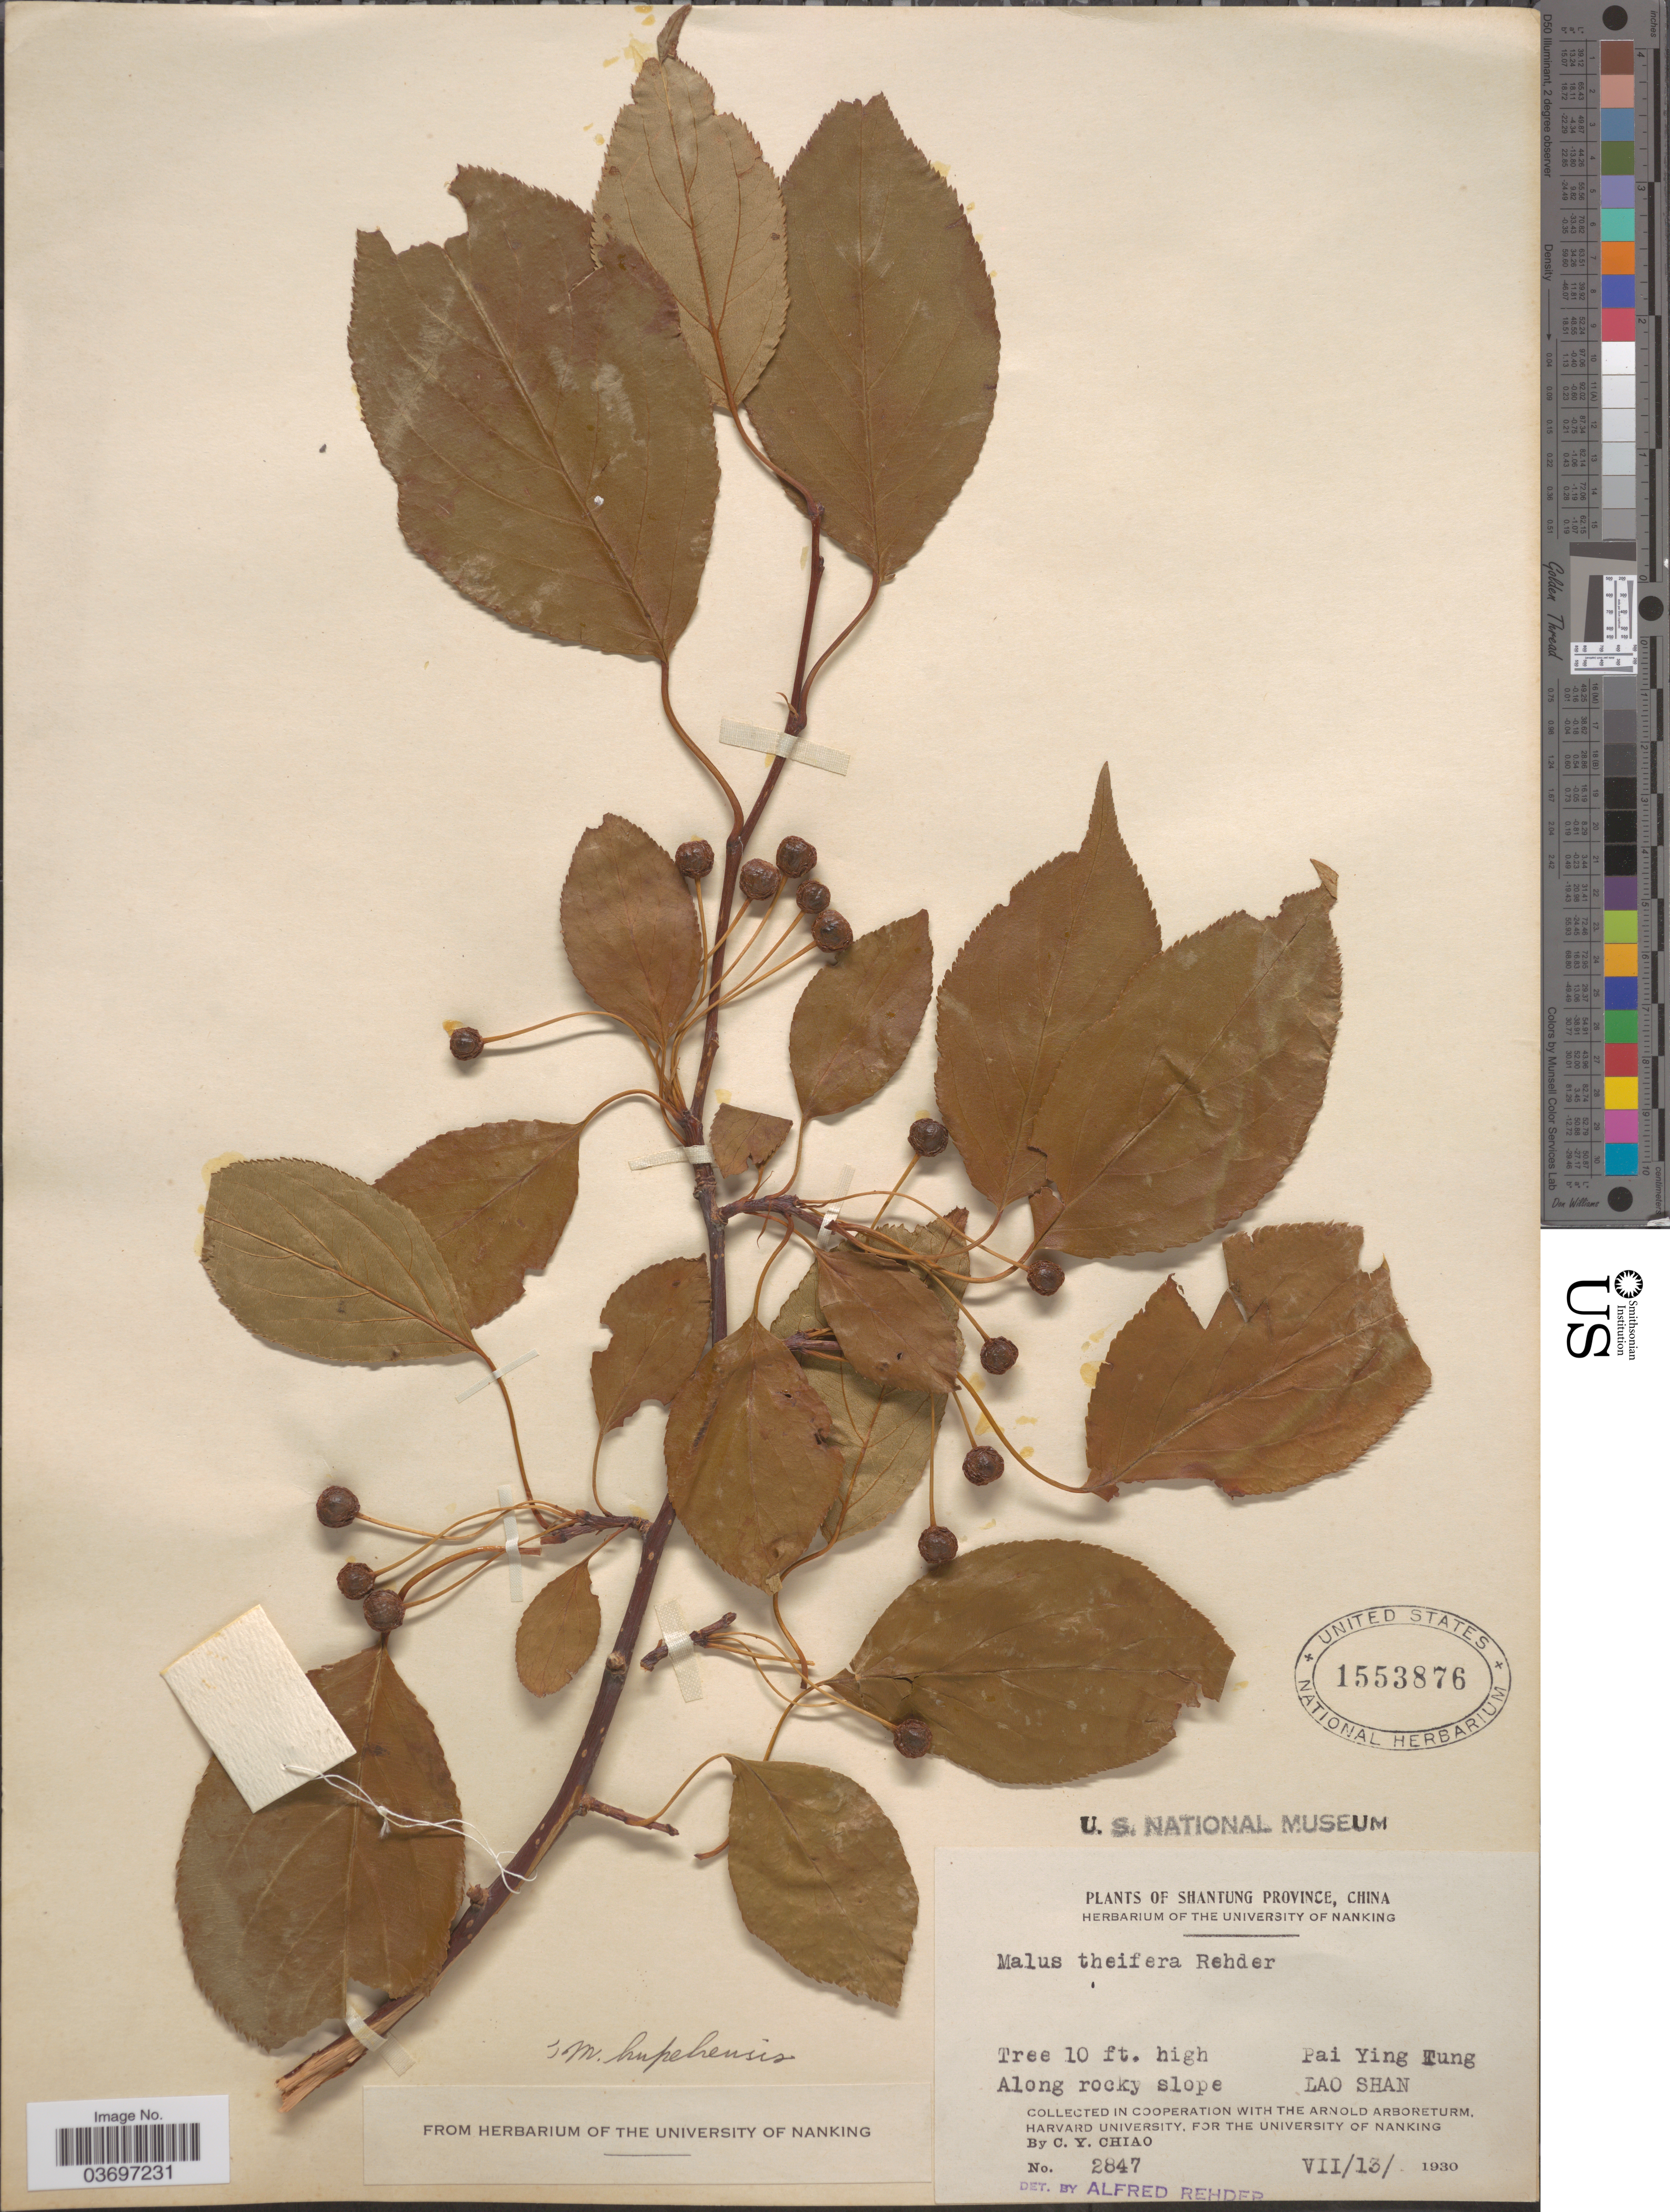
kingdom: Plantae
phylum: Tracheophyta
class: Magnoliopsida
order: Rosales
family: Rosaceae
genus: Malus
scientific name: Malus hupehensis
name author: (Pamp.) Rehder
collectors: C. Y. Chiao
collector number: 2847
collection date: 1930-07-13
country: China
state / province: Shandong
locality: Shantung Province. Pai Ying Tung. Lao Shan.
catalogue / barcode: US 1553876